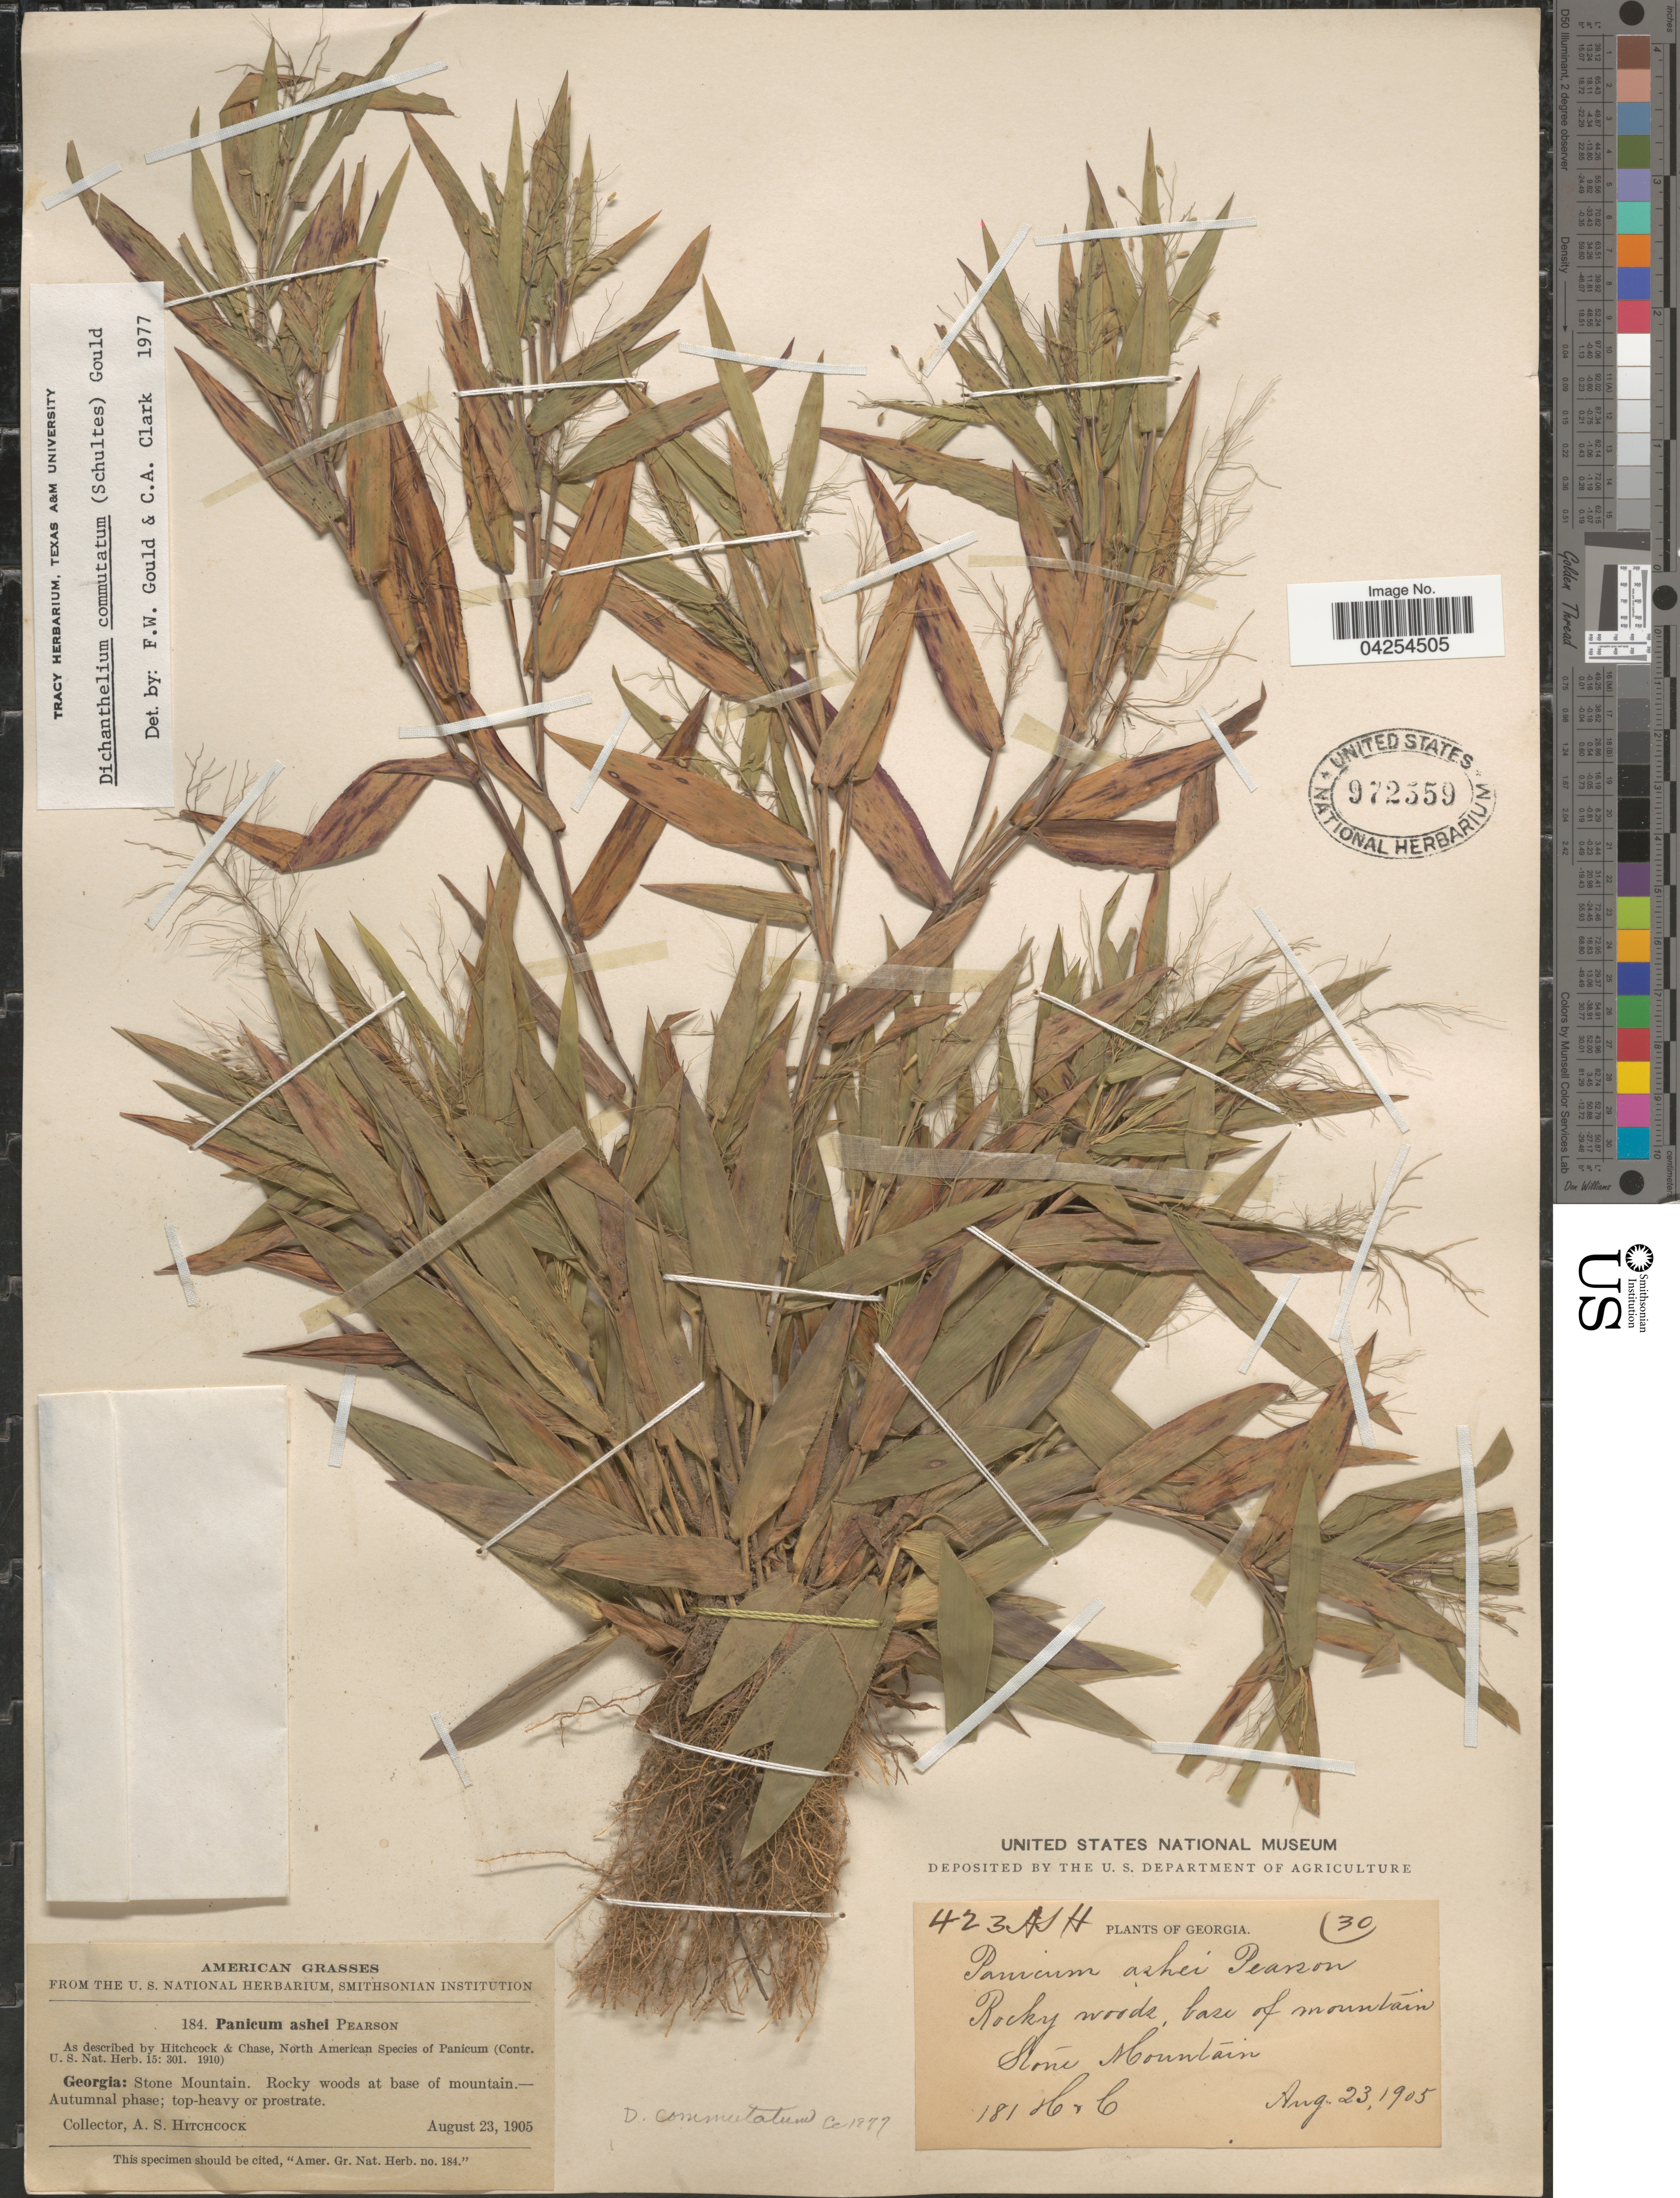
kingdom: Plantae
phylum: Tracheophyta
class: Liliopsida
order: Poales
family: Poaceae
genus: Dichanthelium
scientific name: Dichanthelium commutatum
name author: (Schult.) Gould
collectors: A. S. Hitchcock & Chase, --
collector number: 184/423/181/30?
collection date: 1905-08-23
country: United States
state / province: Georgia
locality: Stone Mountain. Rocky woods, base of mountain.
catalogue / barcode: US 972559